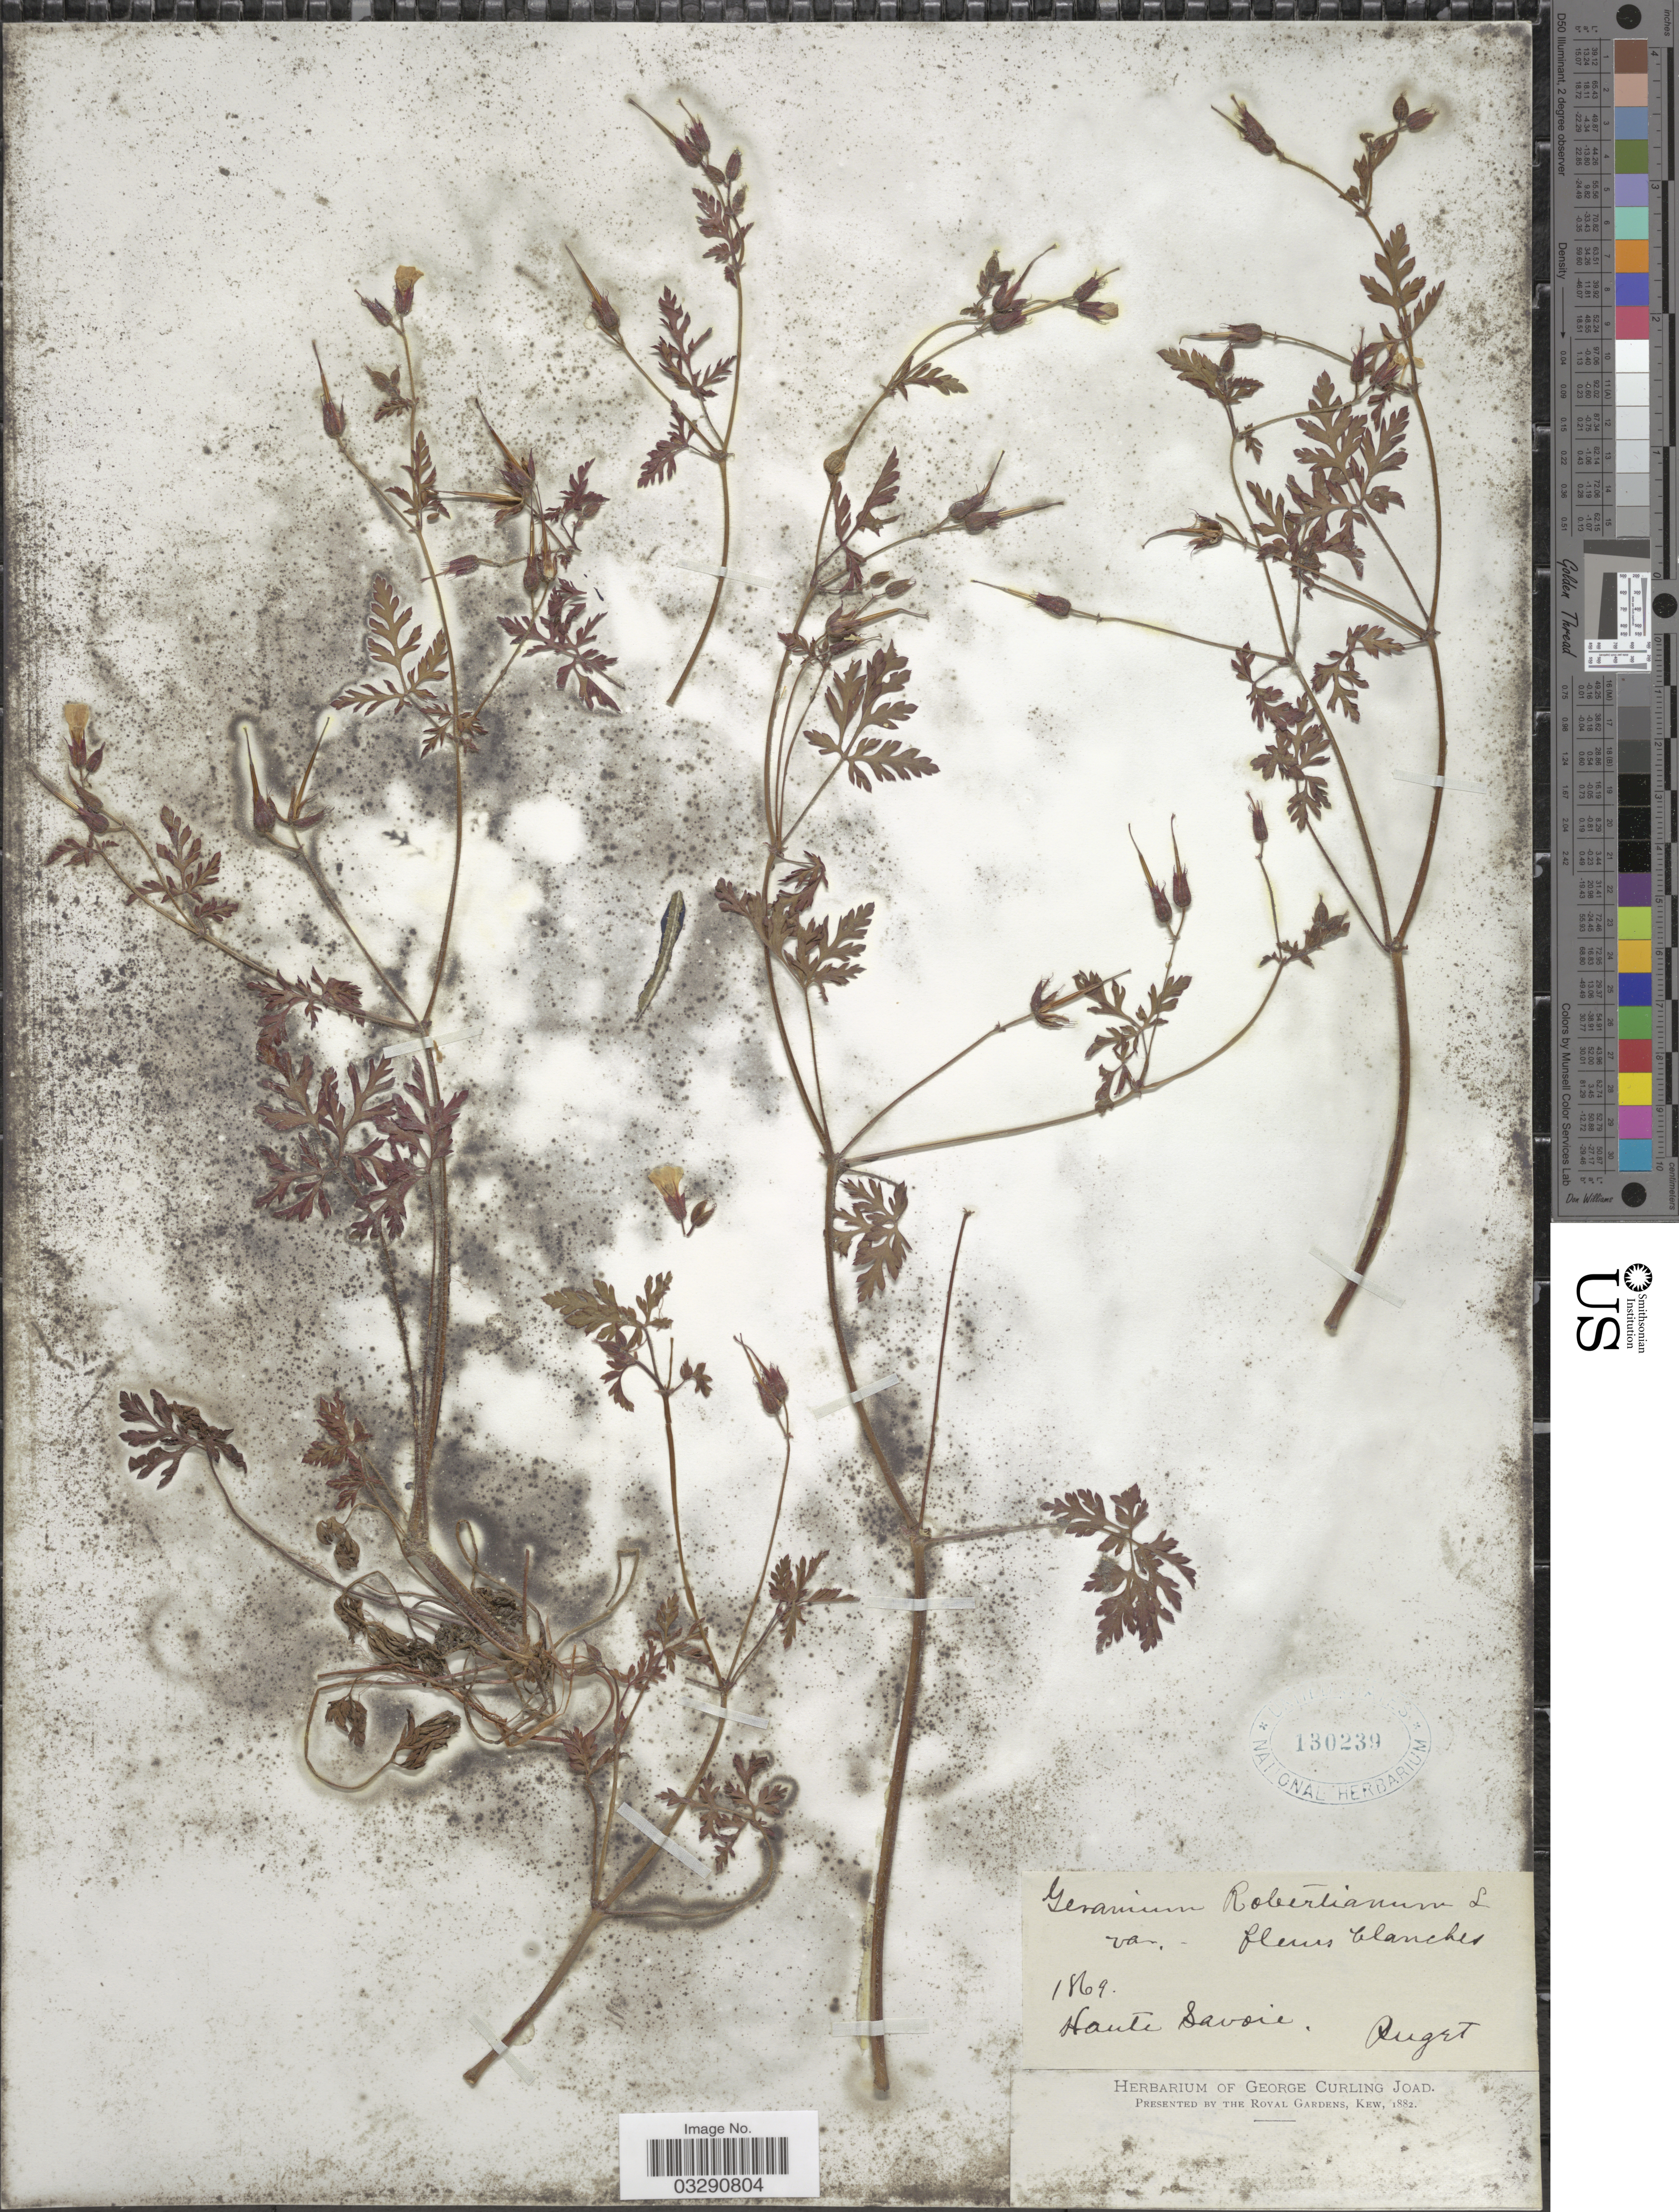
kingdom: Plantae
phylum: Tracheophyta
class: Magnoliopsida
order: Geraniales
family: Geraniaceae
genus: Geranium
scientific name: Geranium robertianum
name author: L.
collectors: -. Puget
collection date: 1869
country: France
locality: Haute Savoie.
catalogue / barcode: US 130239